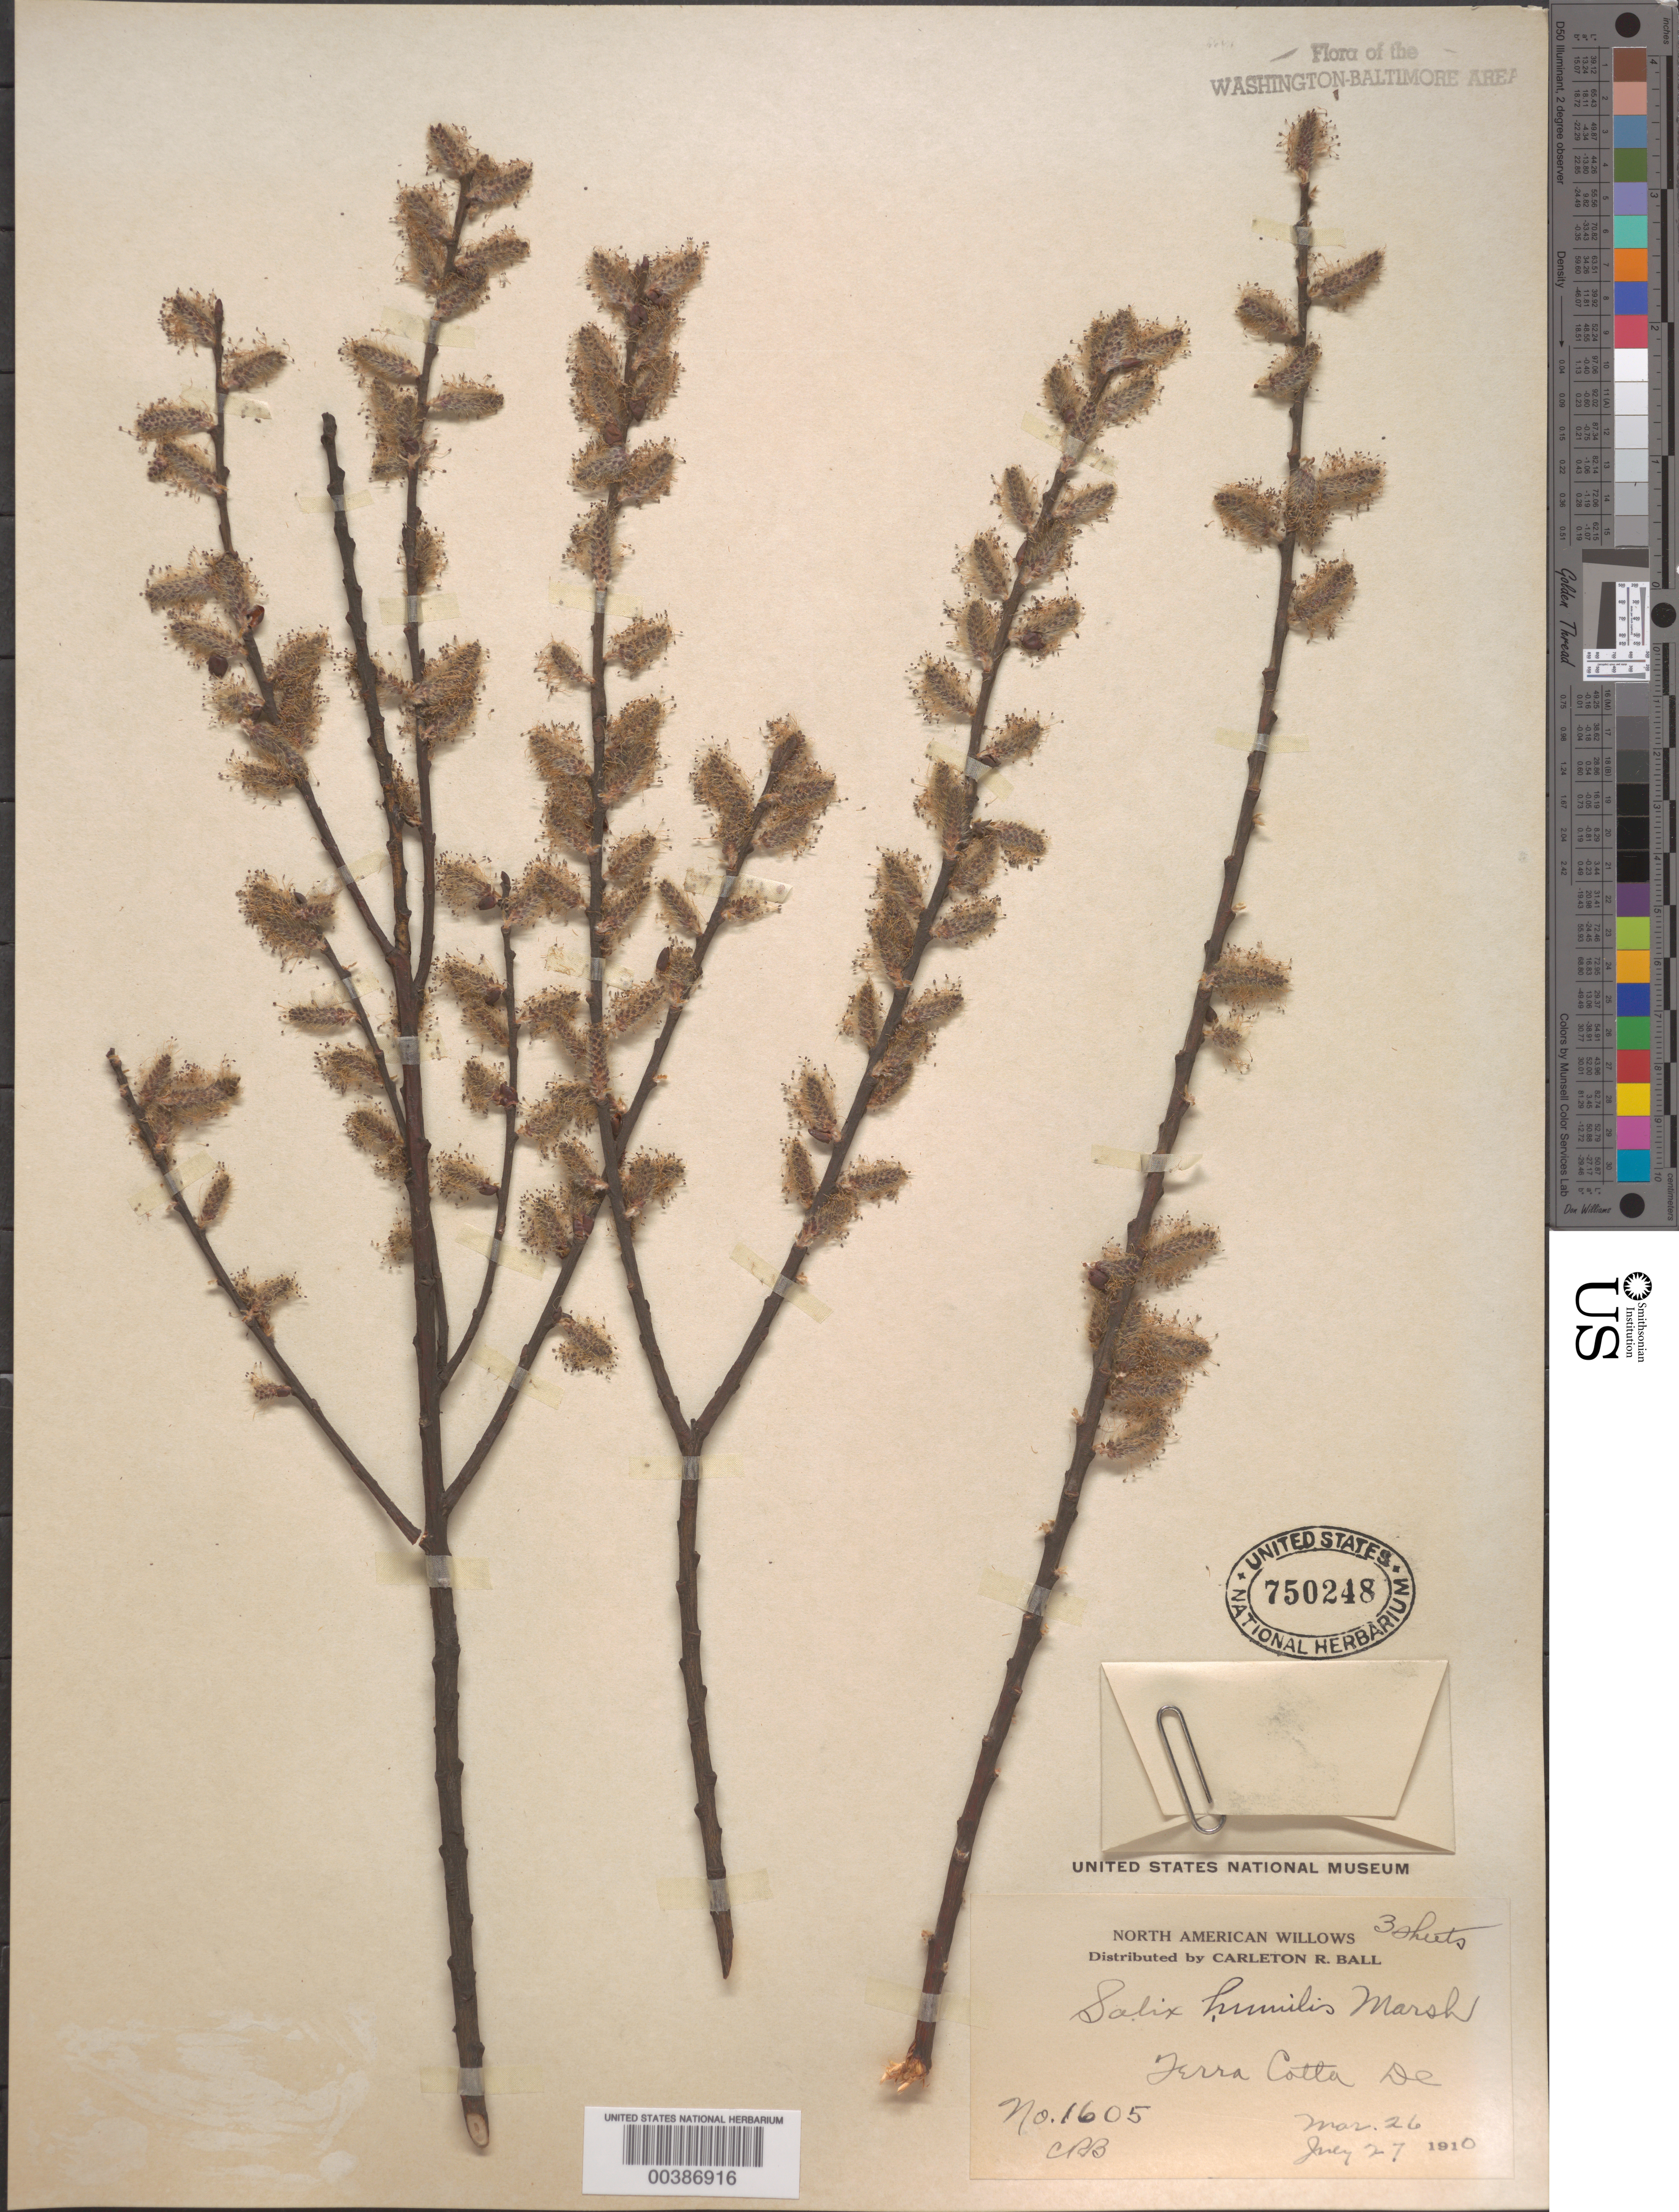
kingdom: Plantae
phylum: Tracheophyta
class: Magnoliopsida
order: Malpighiales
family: Salicaceae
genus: Salix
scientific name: Salix humilis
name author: Marshall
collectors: C. R. Ball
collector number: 1605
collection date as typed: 26 Mar 1910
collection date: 1910-03-26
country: United States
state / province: District of Columbia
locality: Terra Cotta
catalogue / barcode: US 750248